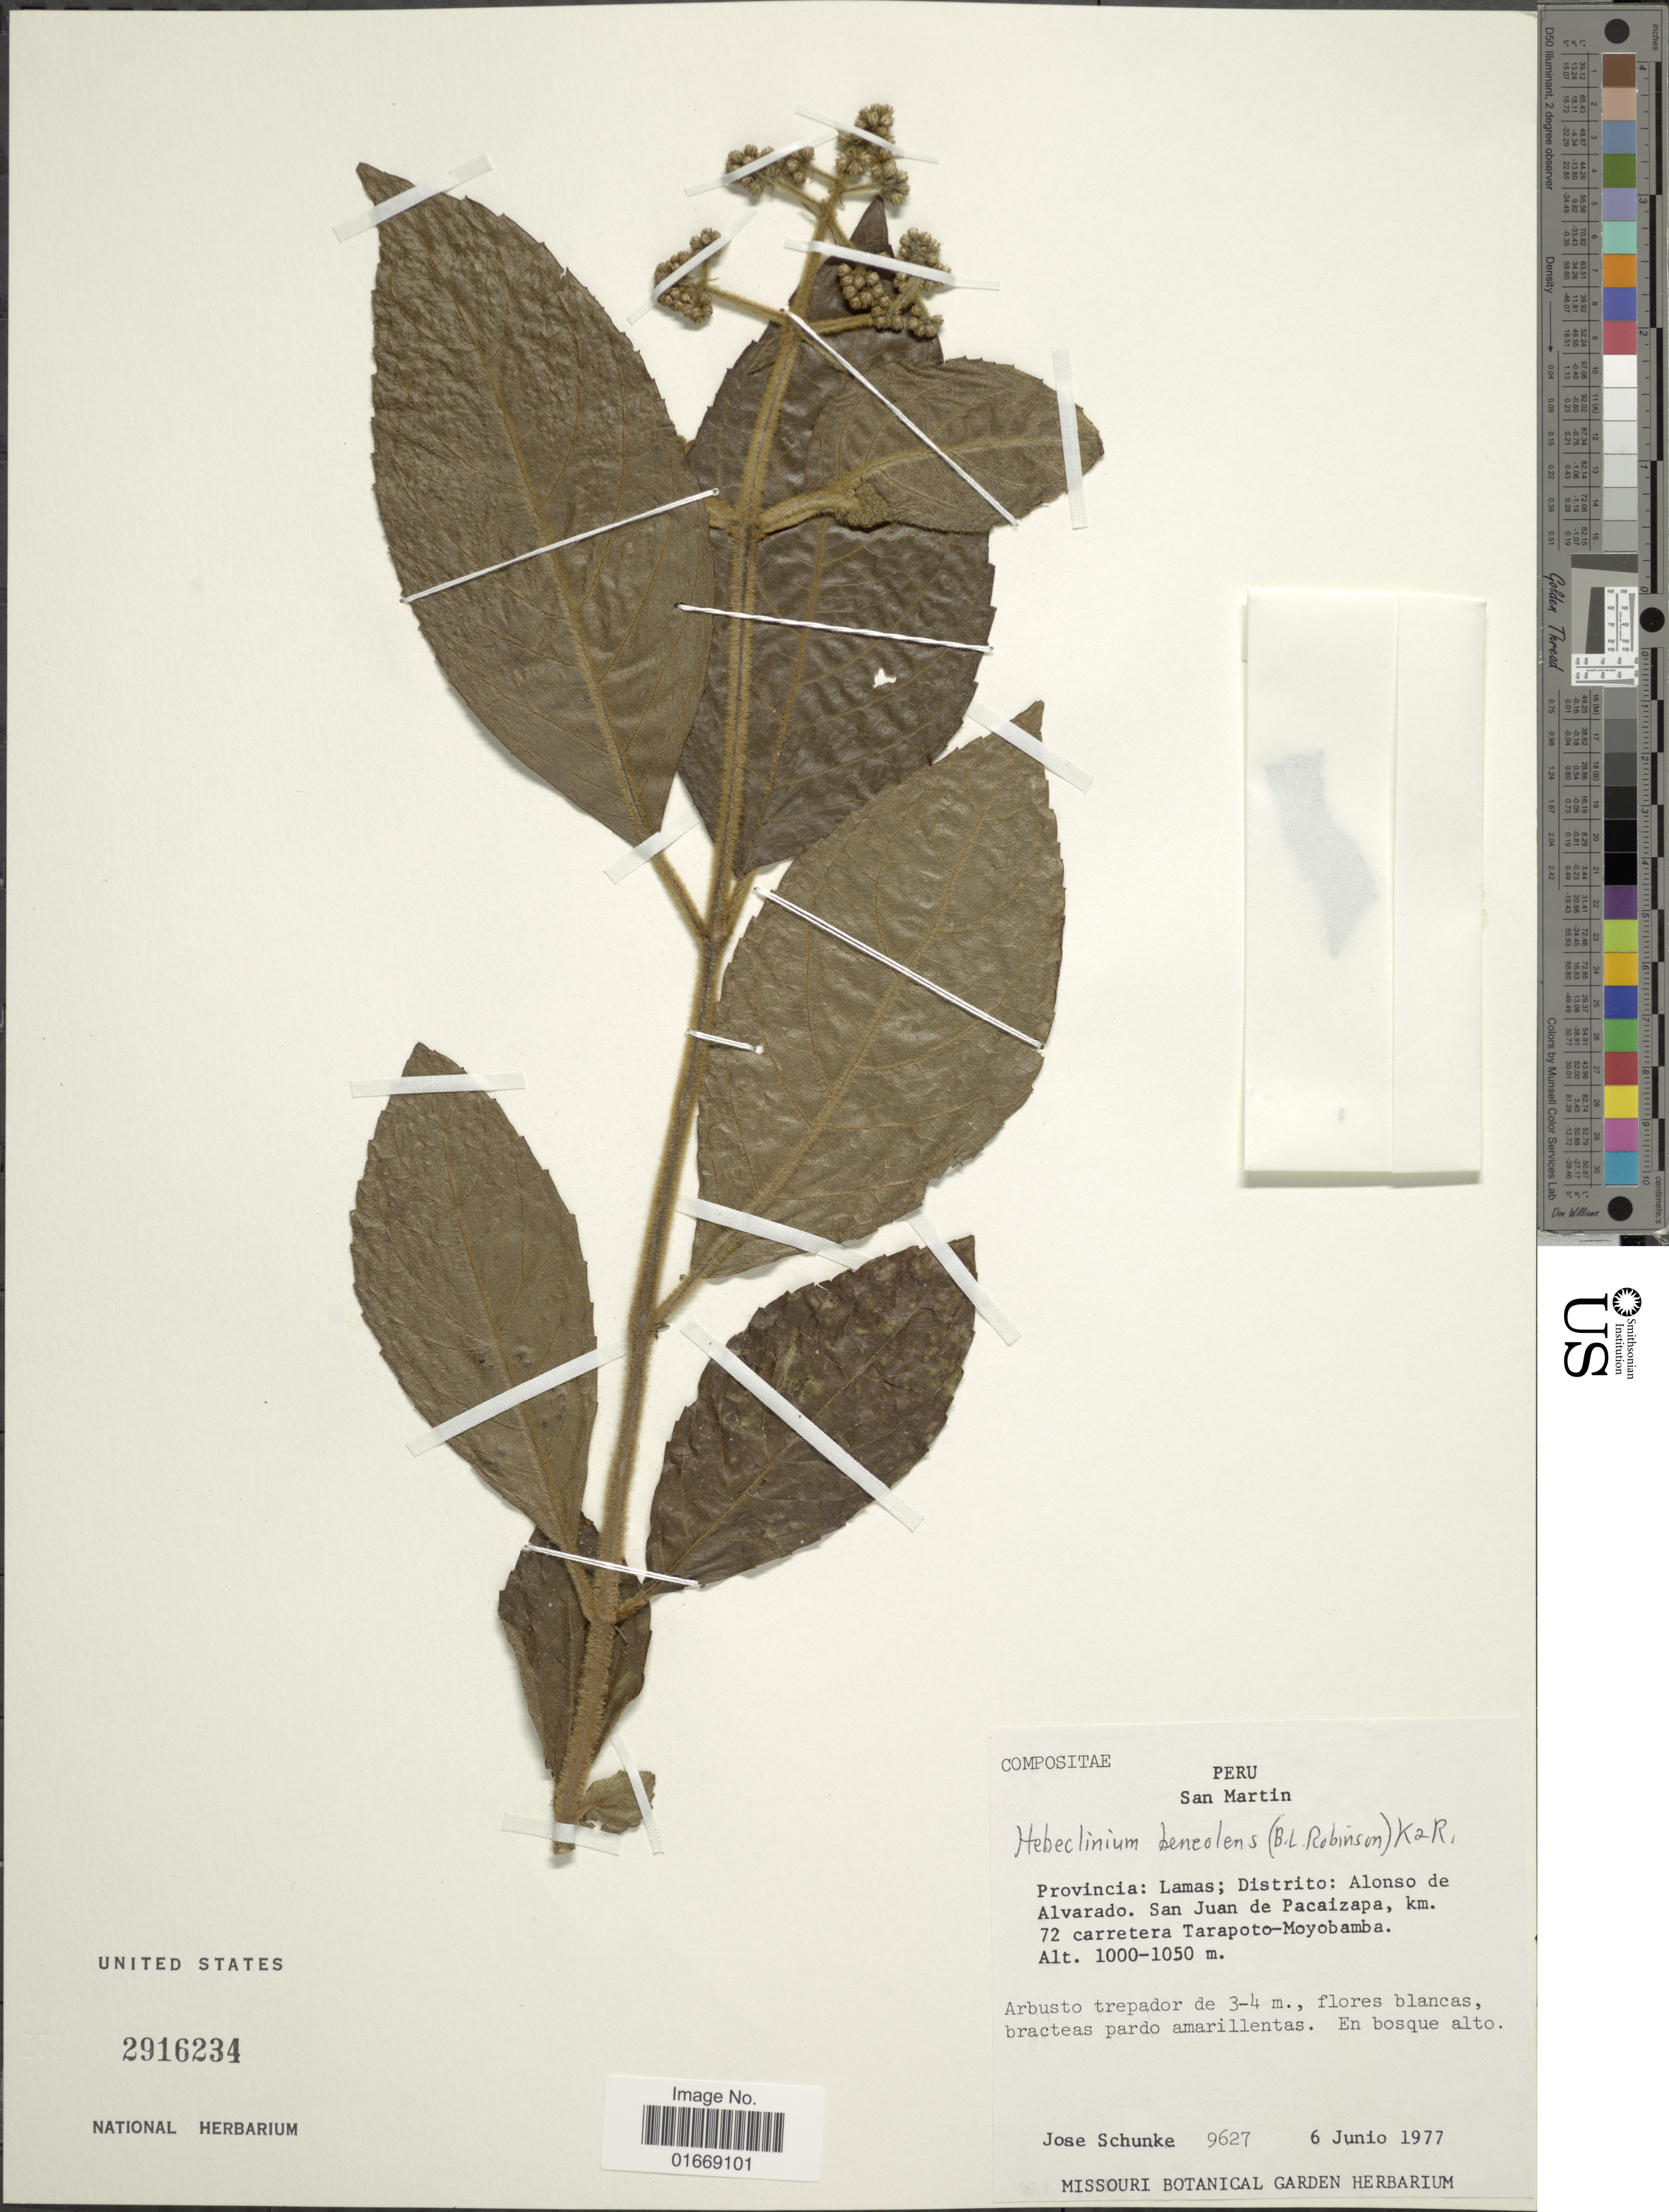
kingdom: Plantae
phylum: Tracheophyta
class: Magnoliopsida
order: Asterales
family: Asteraceae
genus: Hebeclinium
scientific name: Hebeclinium beneolens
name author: (B.L. Rob.) R.M. King & H. Rob.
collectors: J. M. Schunke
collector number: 9627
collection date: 1977-06-06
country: Peru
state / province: San Martín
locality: Provincia Lamas, Distrito Alonso de Alvarado, San Juan de Pacaizapa, km 72 carretera Tarapoto-Moyobamba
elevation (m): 1000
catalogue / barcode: US 2916234